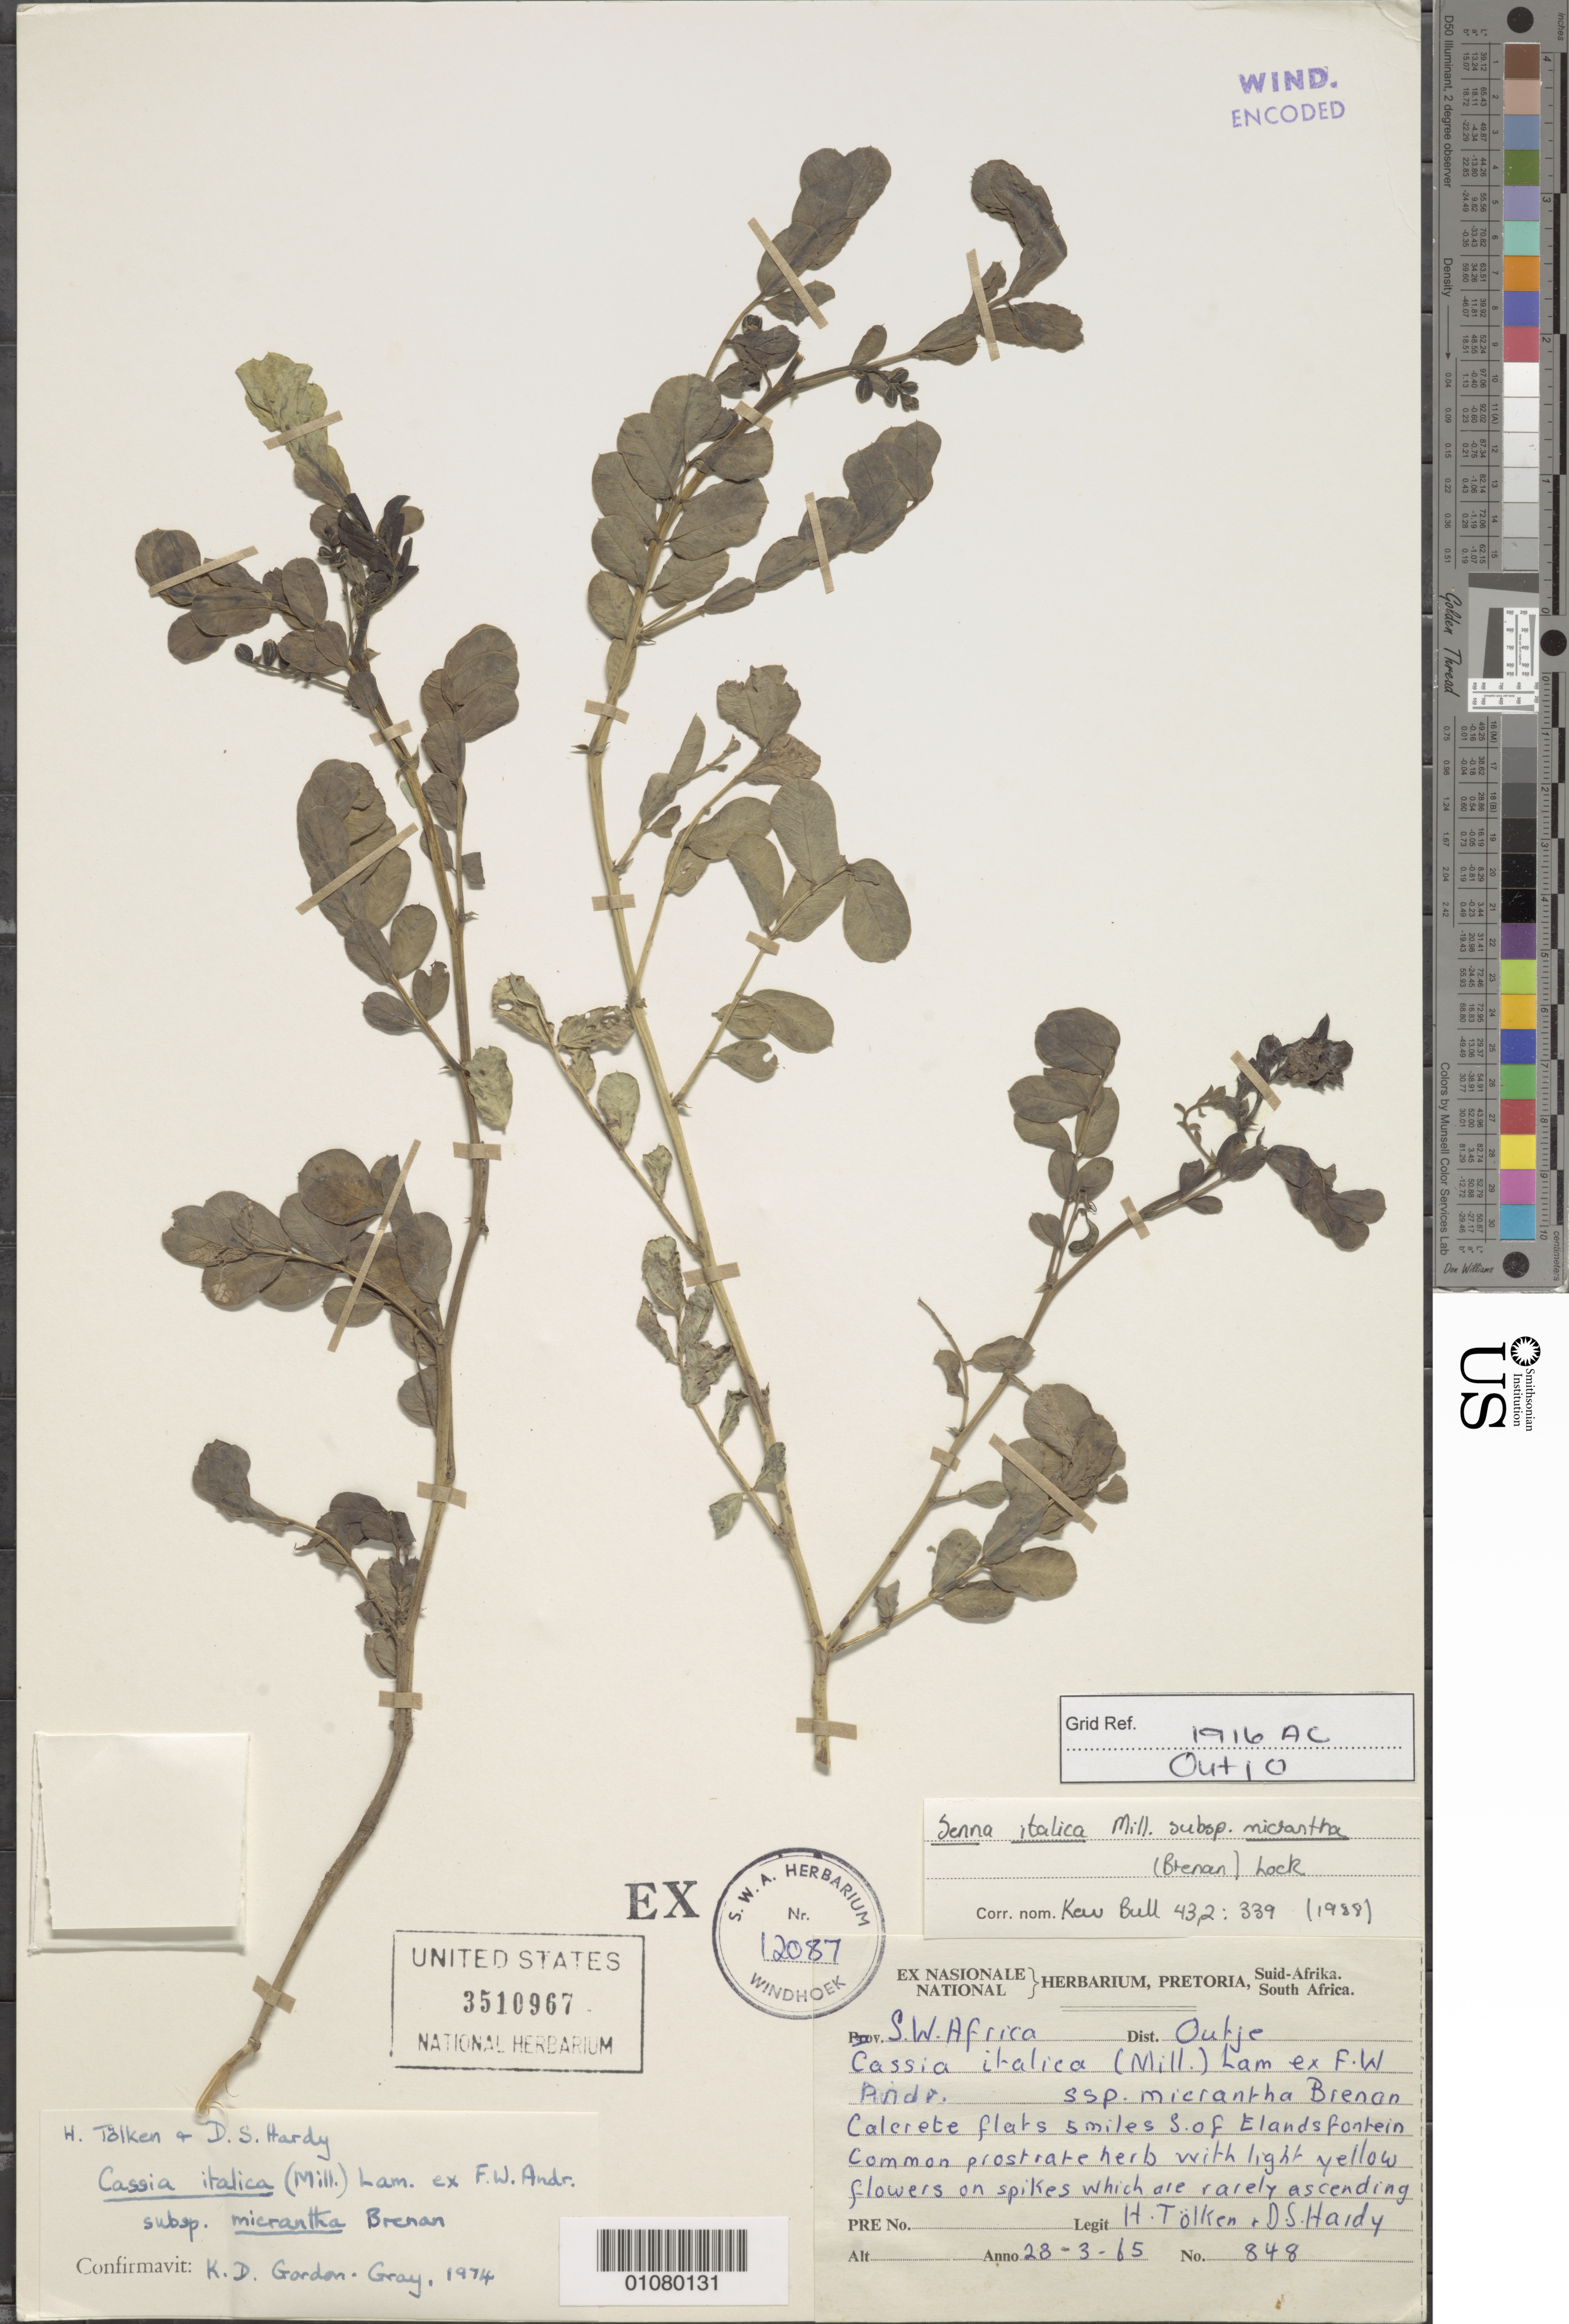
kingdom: Plantae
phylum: Tracheophyta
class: Magnoliopsida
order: Fabales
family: Fabaceae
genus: Senna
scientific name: Senna italica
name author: Mill.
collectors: H. R. Tölken & D. Hardy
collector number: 848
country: Namibia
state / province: Kunene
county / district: Outjo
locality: S of Elandsfontein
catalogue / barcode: US 3510967